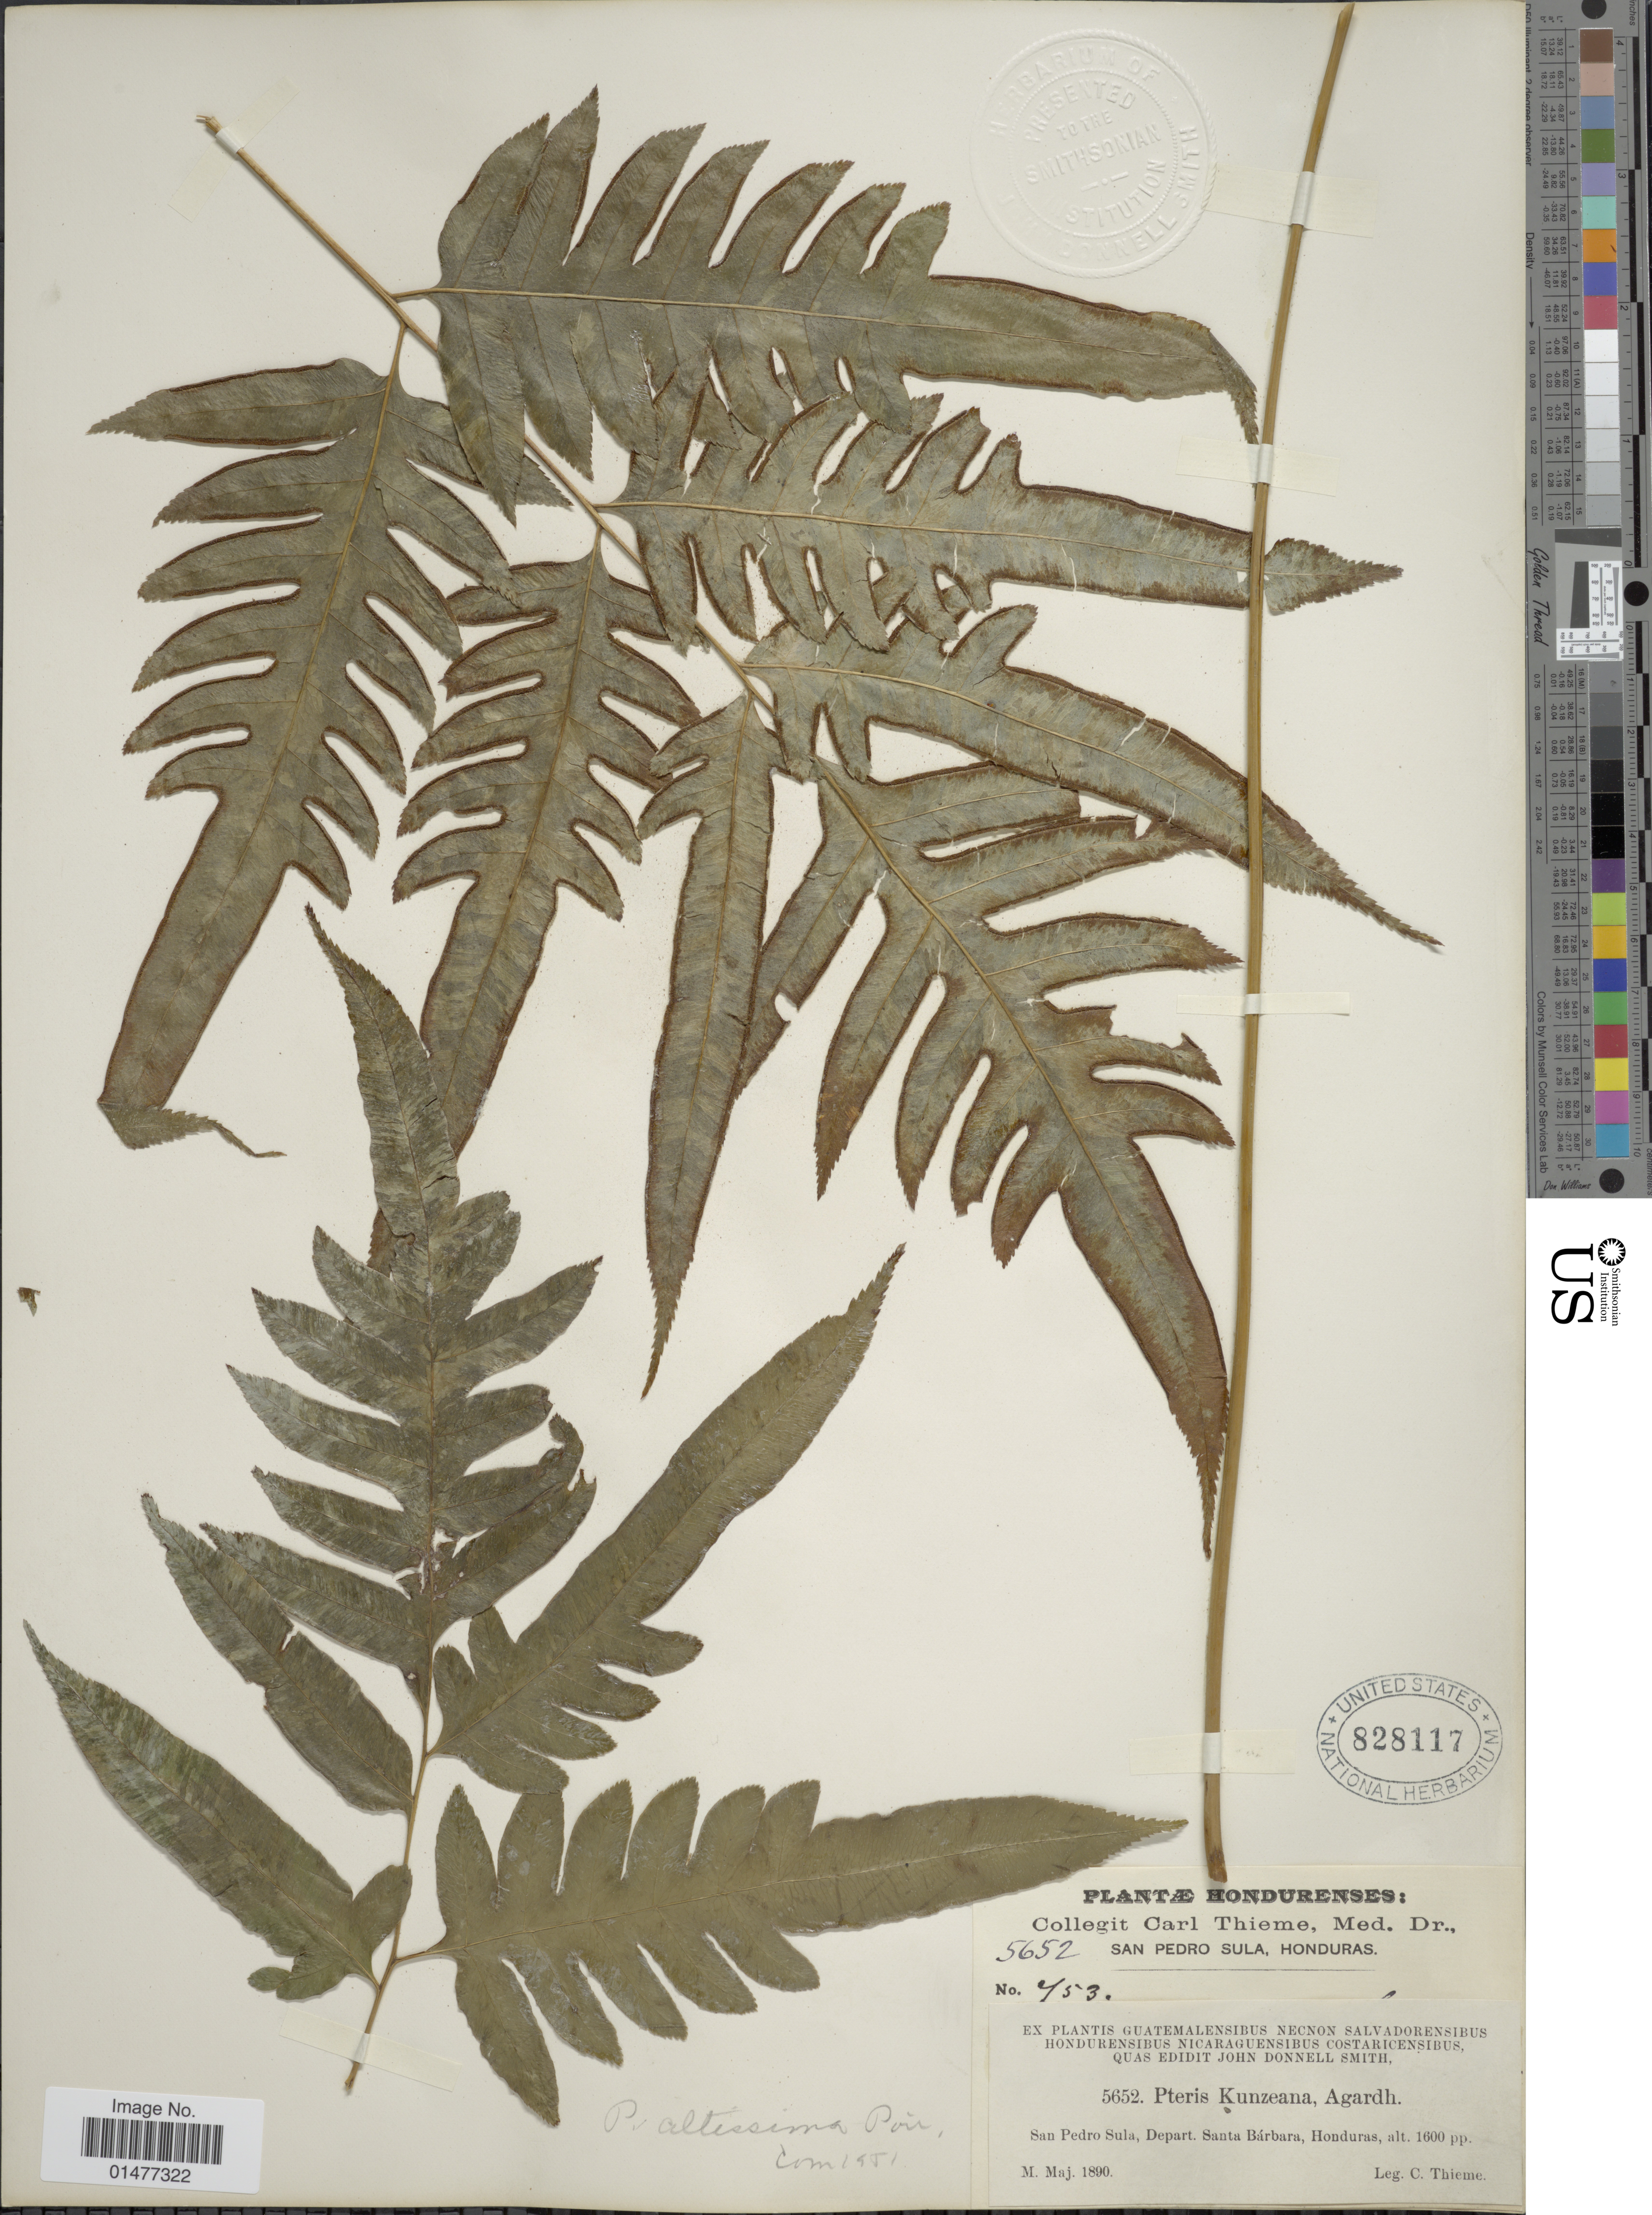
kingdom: Plantae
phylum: Tracheophyta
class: Polypodiopsida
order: Polypodiales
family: Pteridaceae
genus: Pteris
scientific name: Pteris altissima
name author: Poir.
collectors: C. Thieme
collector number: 5652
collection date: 1890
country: Honduras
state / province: Santa Bárbara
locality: Plante Hondurenses: San pedro Sula,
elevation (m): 488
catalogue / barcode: US 828117